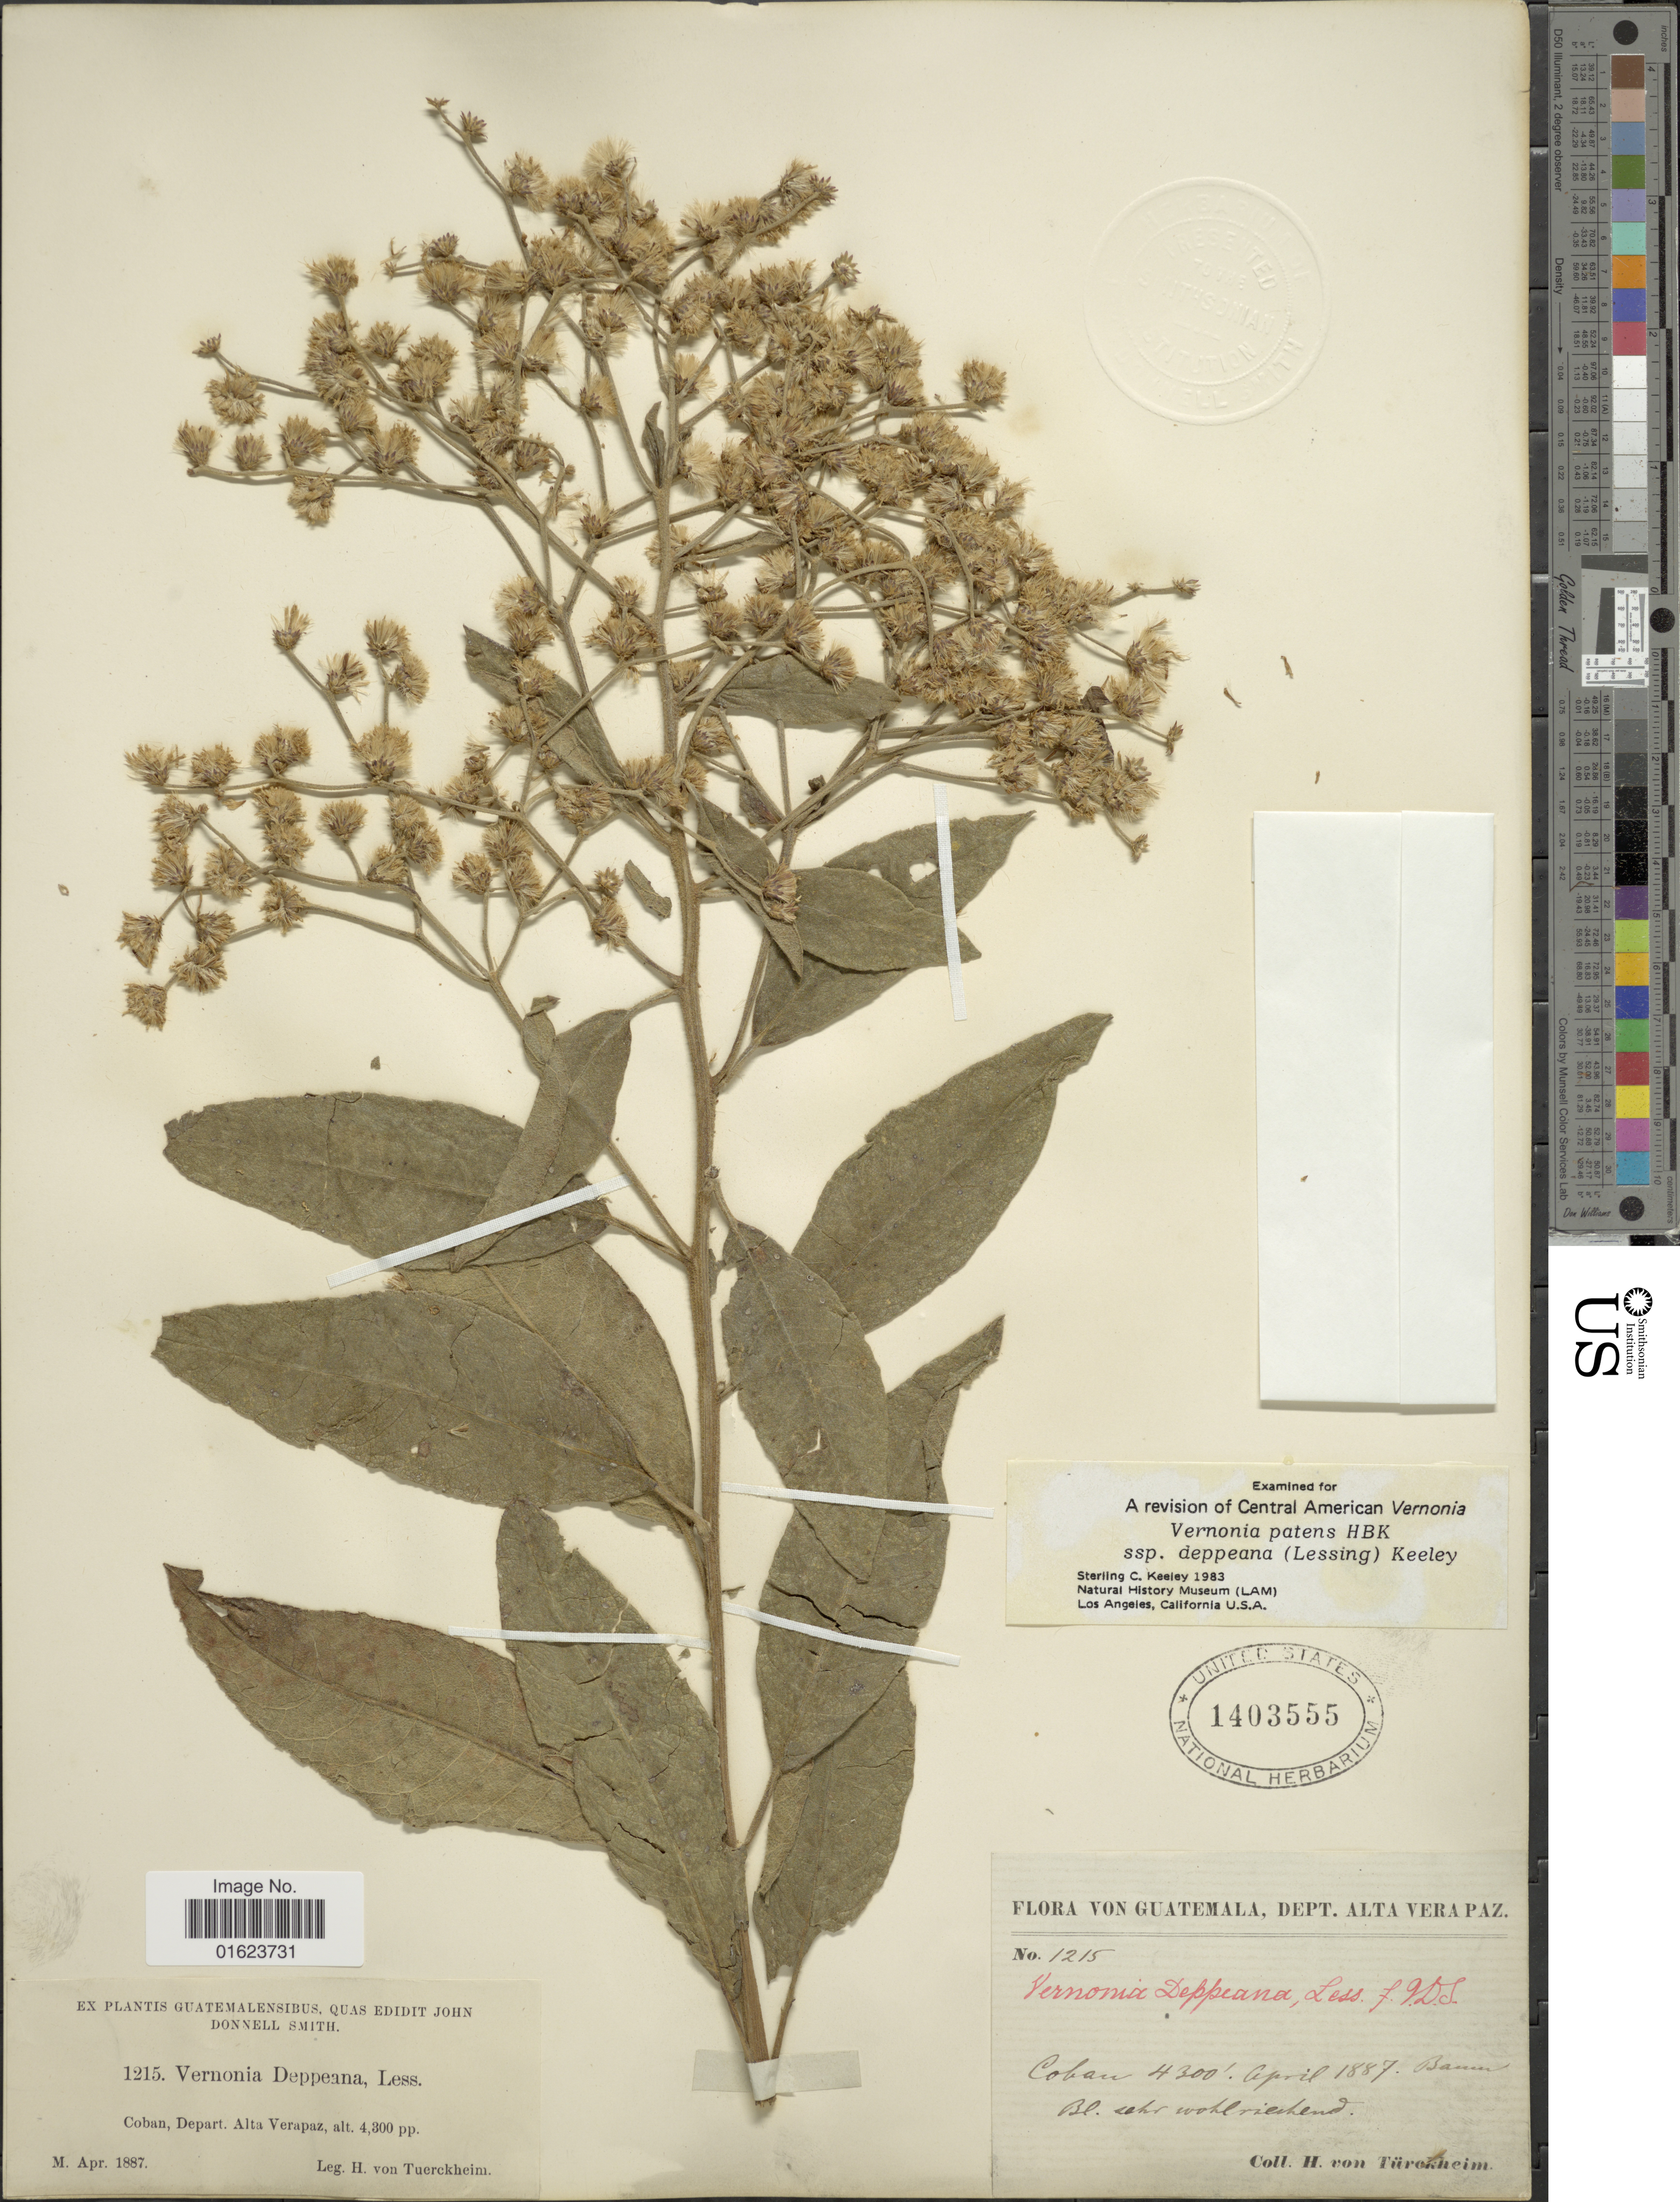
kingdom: Plantae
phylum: Tracheophyta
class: Magnoliopsida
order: Asterales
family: Asteraceae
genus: Vernonanthura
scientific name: Vernonanthura deppeana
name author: (Less.) H. Rob.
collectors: H. von Tuerckheim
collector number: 1215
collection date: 1887-04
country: Guatemala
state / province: Alta Verapaz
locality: Coban, Depart. Alta Verapaz.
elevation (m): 1311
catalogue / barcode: US 1403555